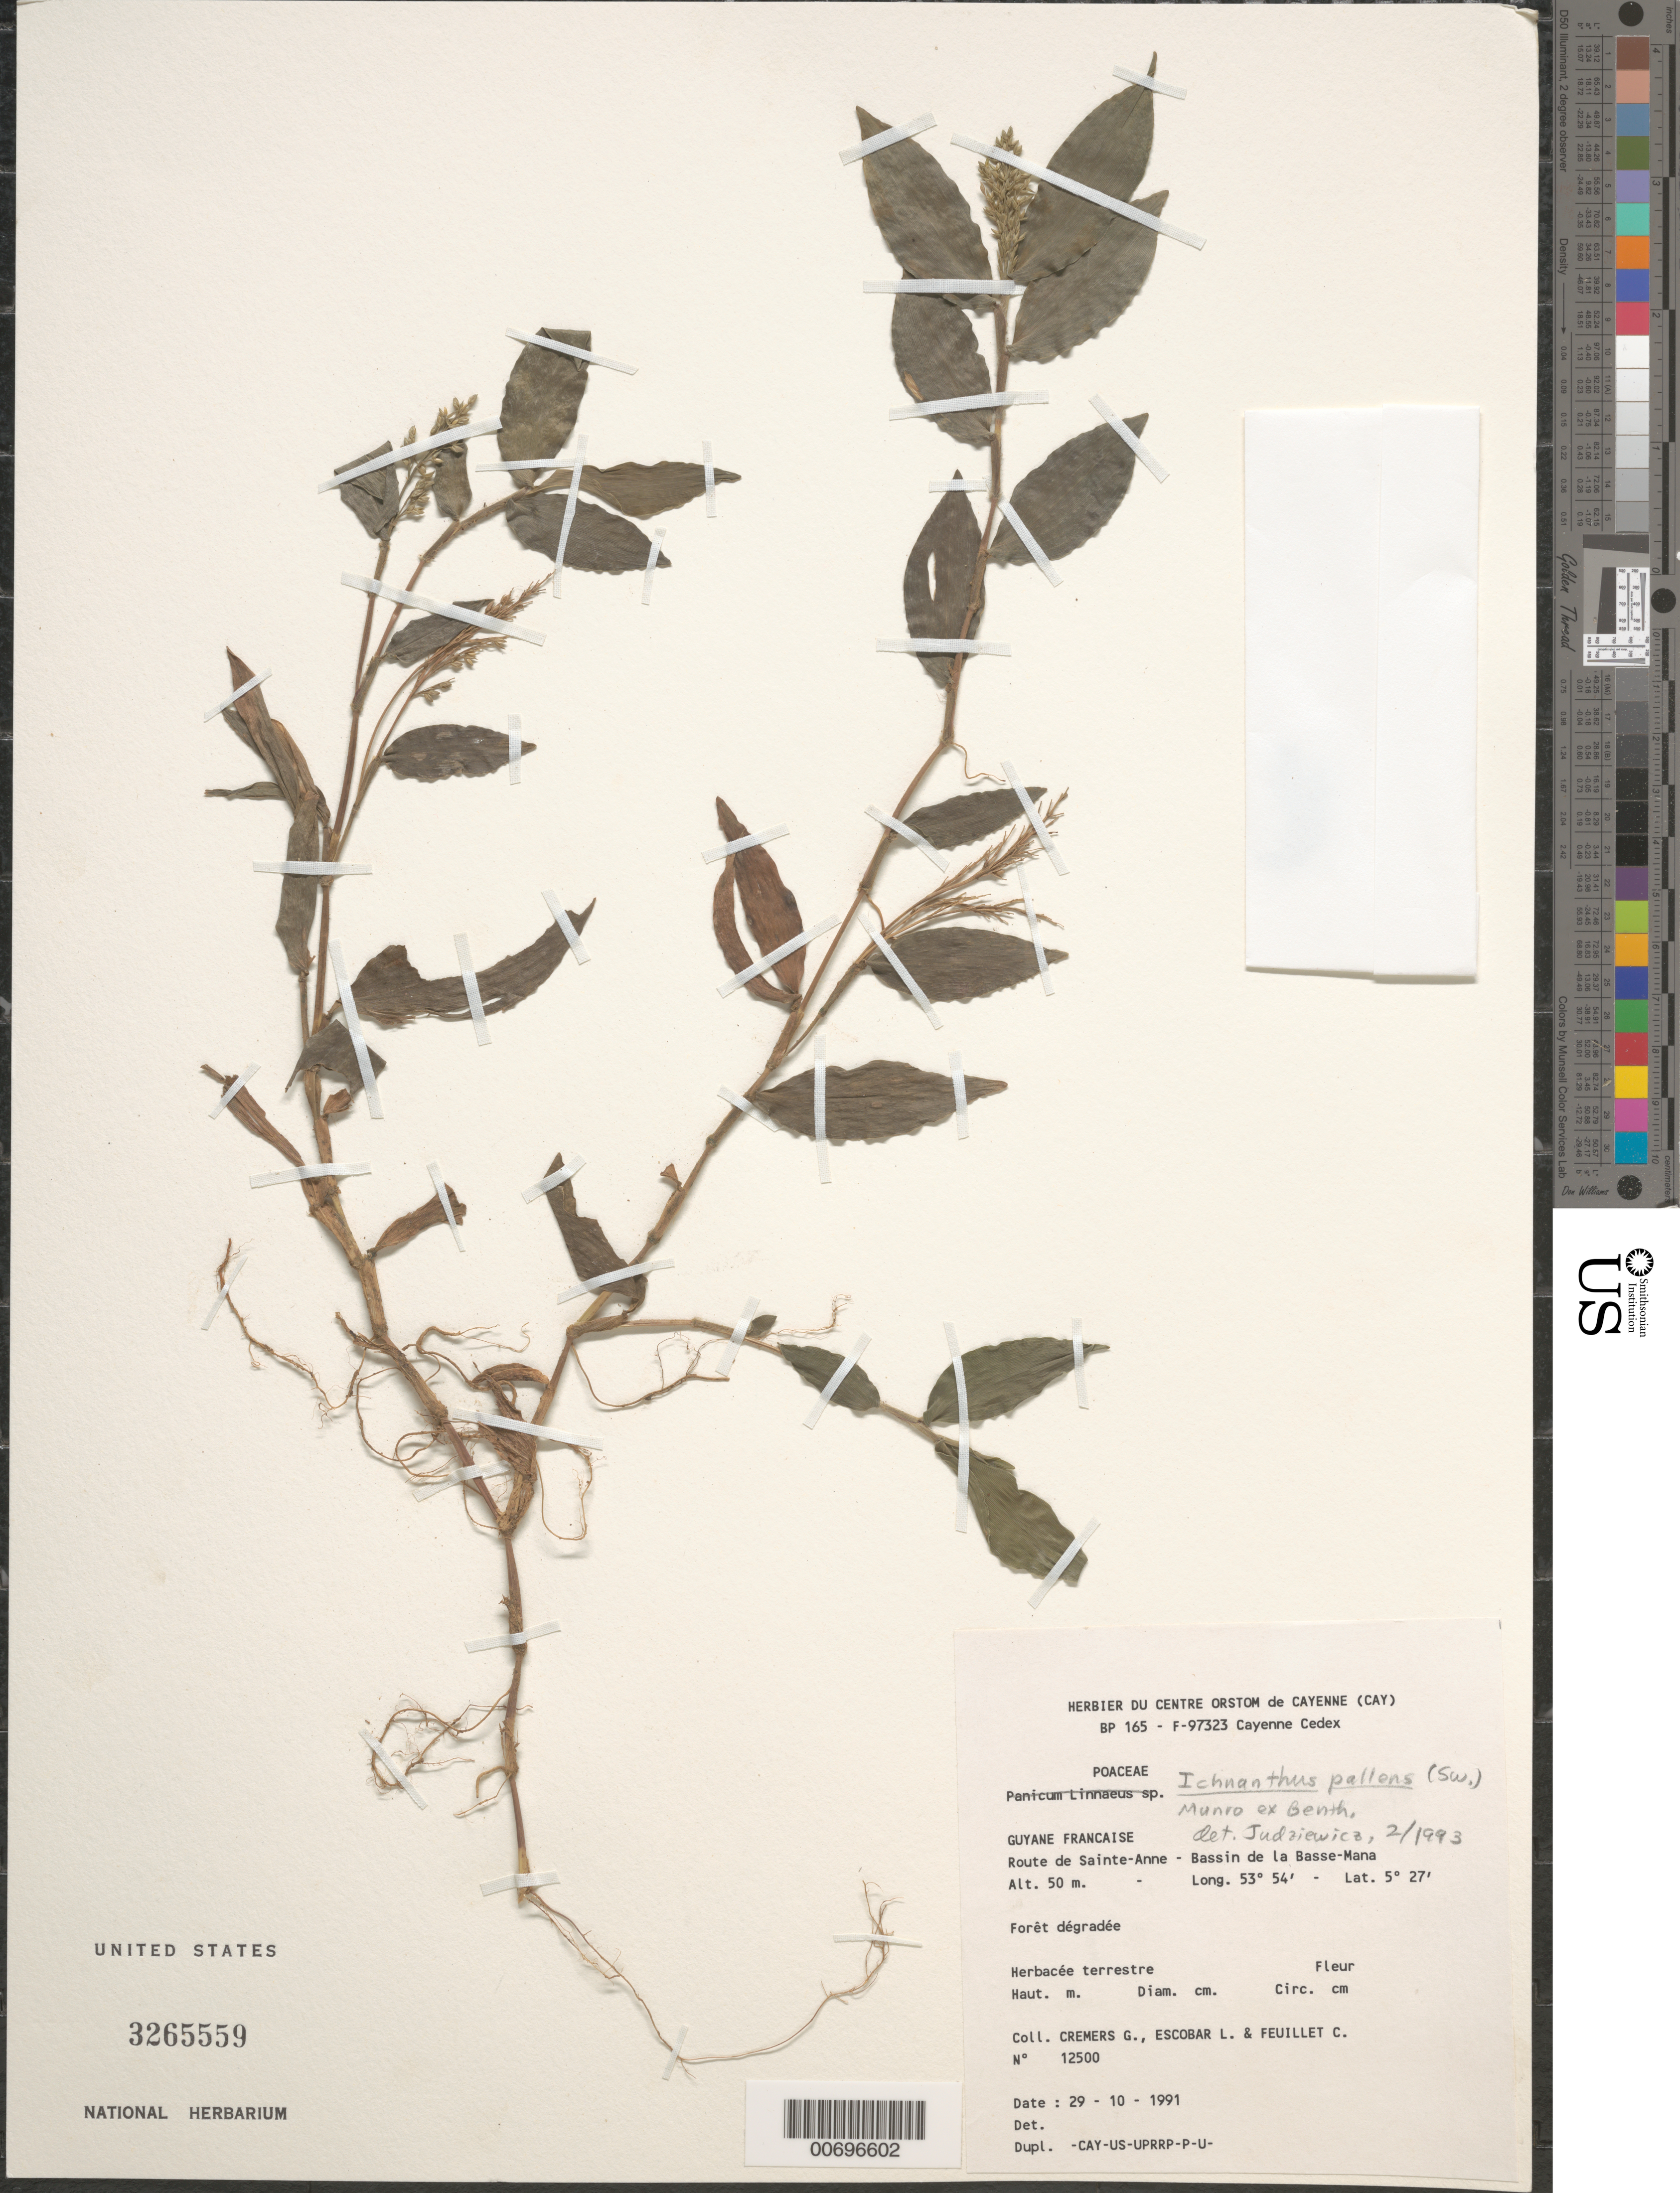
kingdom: Plantae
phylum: Tracheophyta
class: Liliopsida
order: Poales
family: Poaceae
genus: Ichnanthus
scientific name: Ichnanthus pallens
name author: (Sw.) Munro ex Benth.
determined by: Judziewicz, E. J.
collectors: G. Cremers, L. Escobar & C. Feuillet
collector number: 12500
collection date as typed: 29-Oct-91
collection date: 1991-10-29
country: French Guiana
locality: Route de Sainte-Anne, Bassin de la Basse-Mana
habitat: Disturbed forest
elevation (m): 50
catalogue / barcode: US 3265559